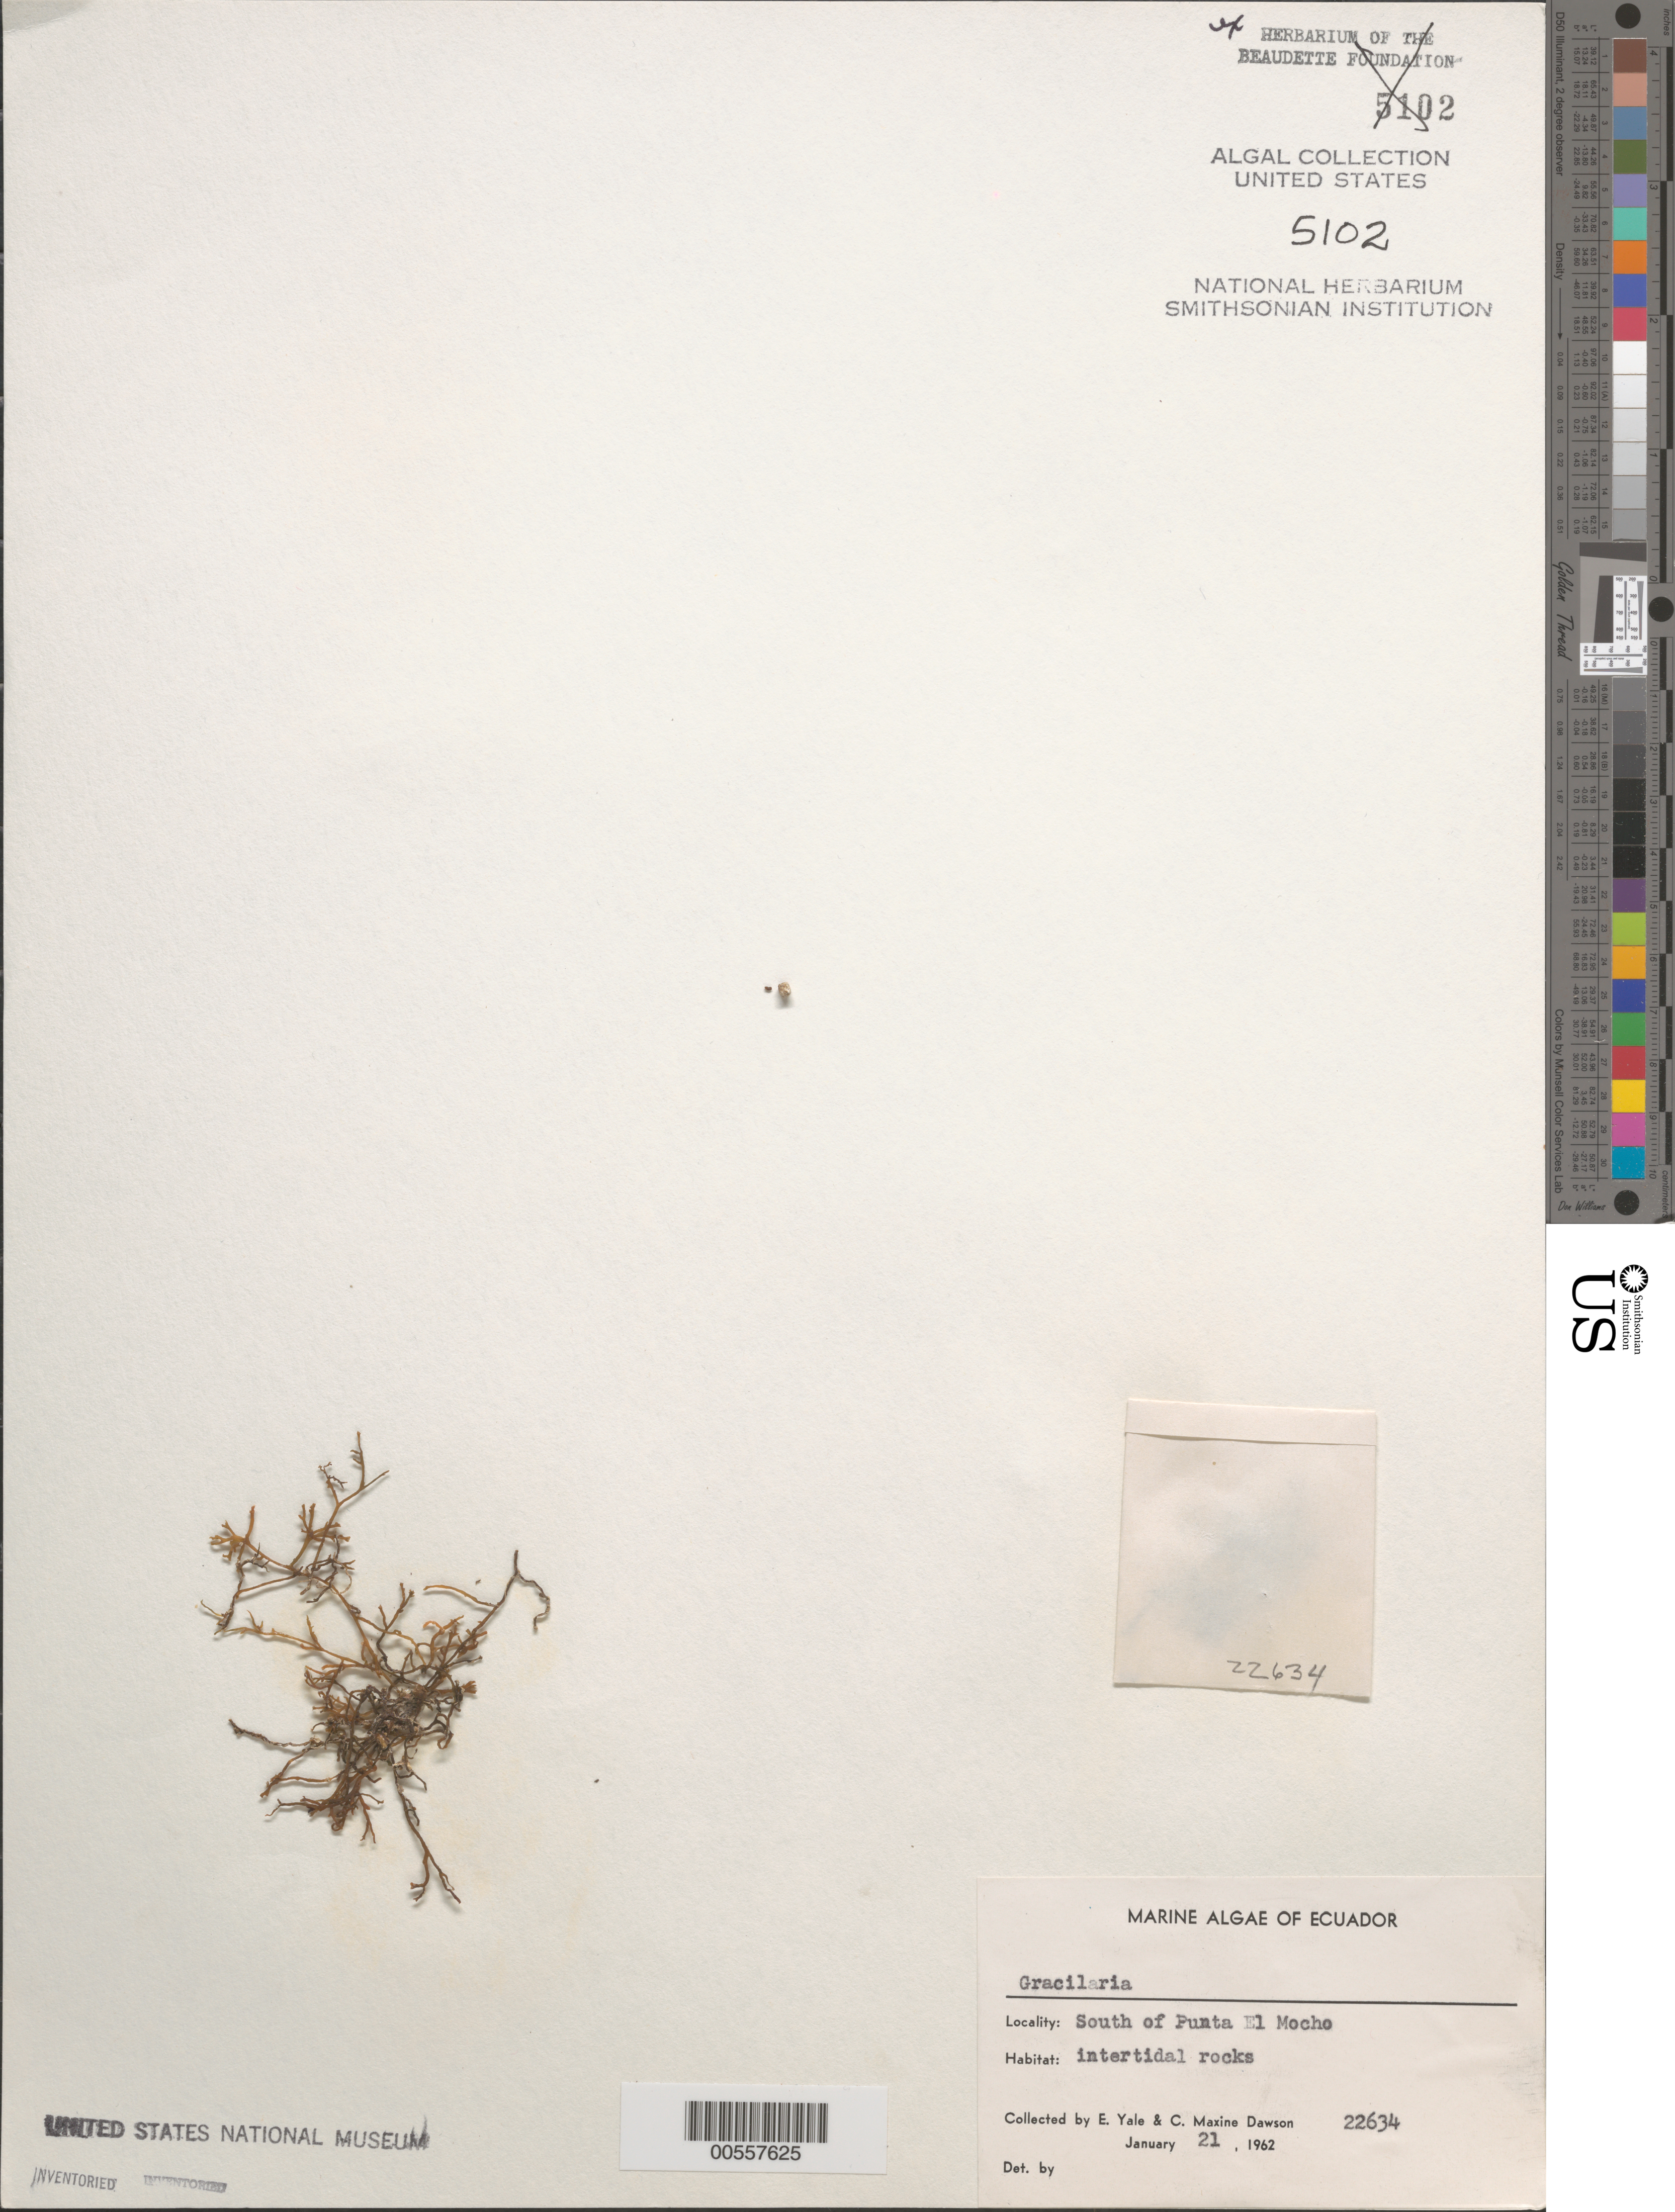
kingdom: Plantae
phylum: Rhodophyta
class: Florideophyceae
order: Gracilariales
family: Gracilariaceae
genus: Gracilaria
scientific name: Gracilaria sp.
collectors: E. Y. Dawson & C. M. Dawson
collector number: EYD 22634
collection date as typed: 21 Jan 1962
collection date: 1962-01-21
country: Ecuador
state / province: Guayas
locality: South of Punta el Mocho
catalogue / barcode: US 5102